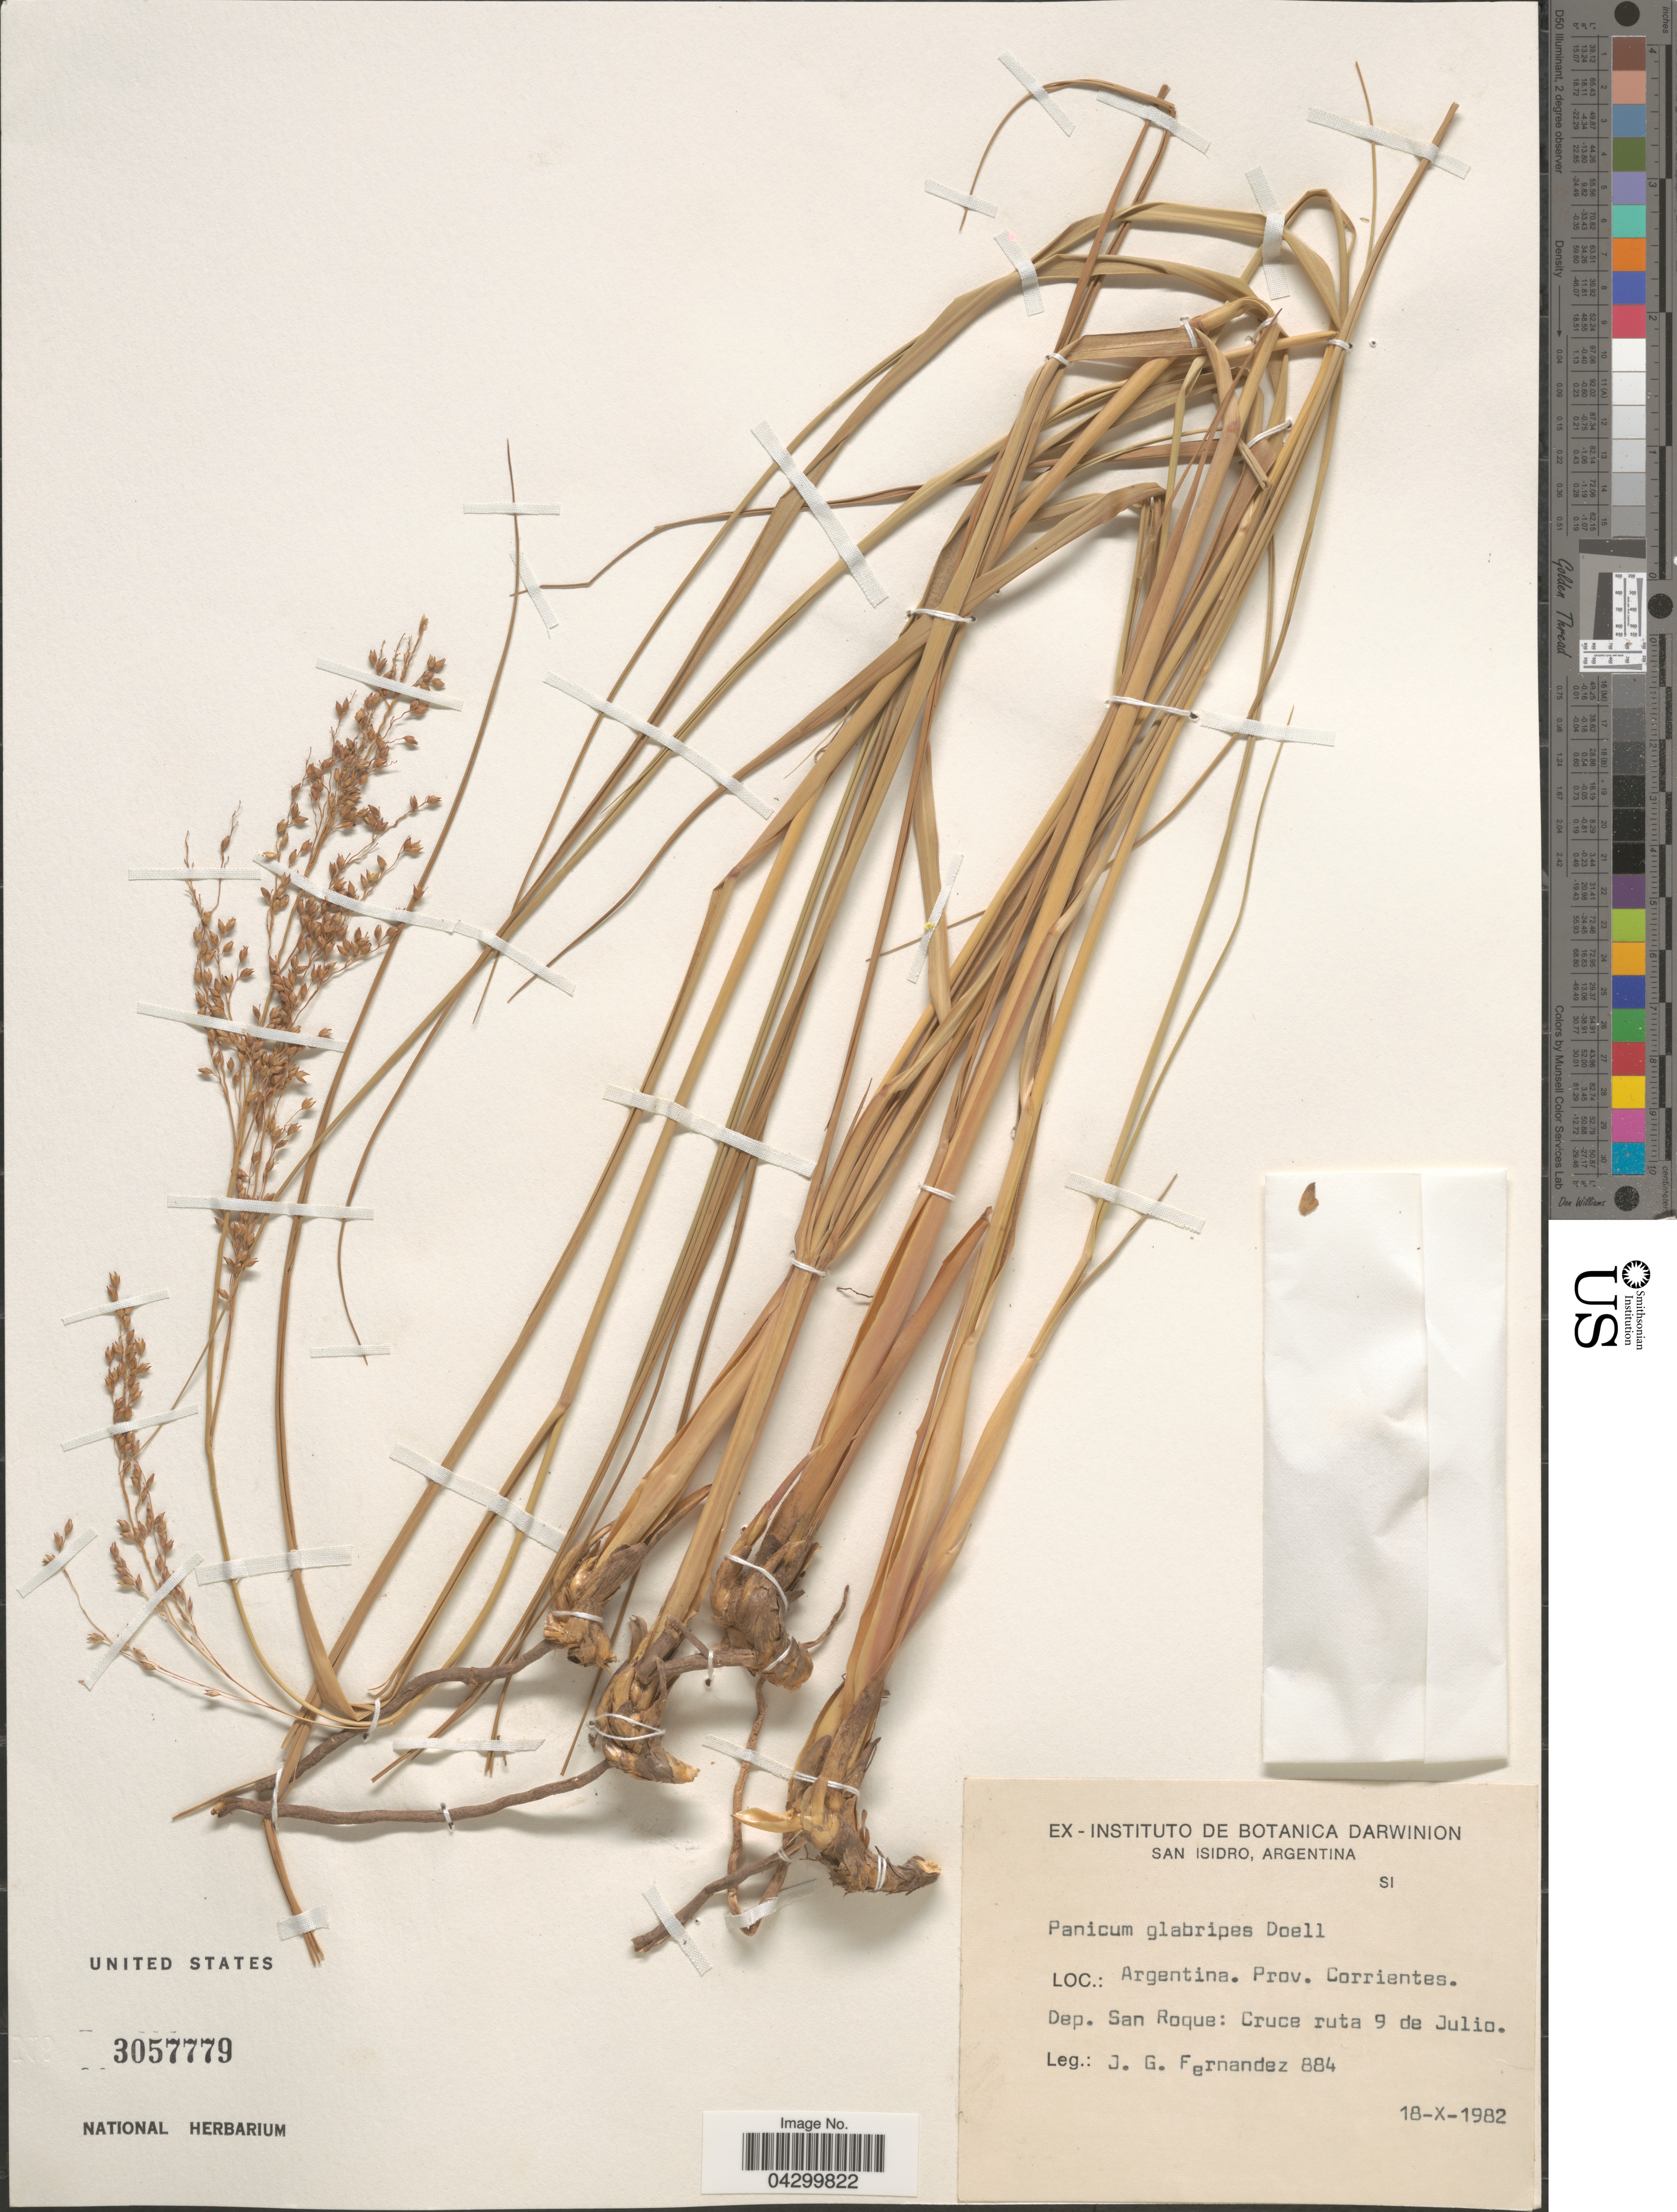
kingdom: Plantae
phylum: Tracheophyta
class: Liliopsida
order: Poales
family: Poaceae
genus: Panicum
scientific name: Panicum glabripes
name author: Döll in Mart.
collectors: J. Fernández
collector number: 884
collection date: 1982-10-18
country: Argentina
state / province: Corrientes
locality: San Isidro. Dep. San Roque: Cruce ruta 9 de Julio.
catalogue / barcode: US 3057779